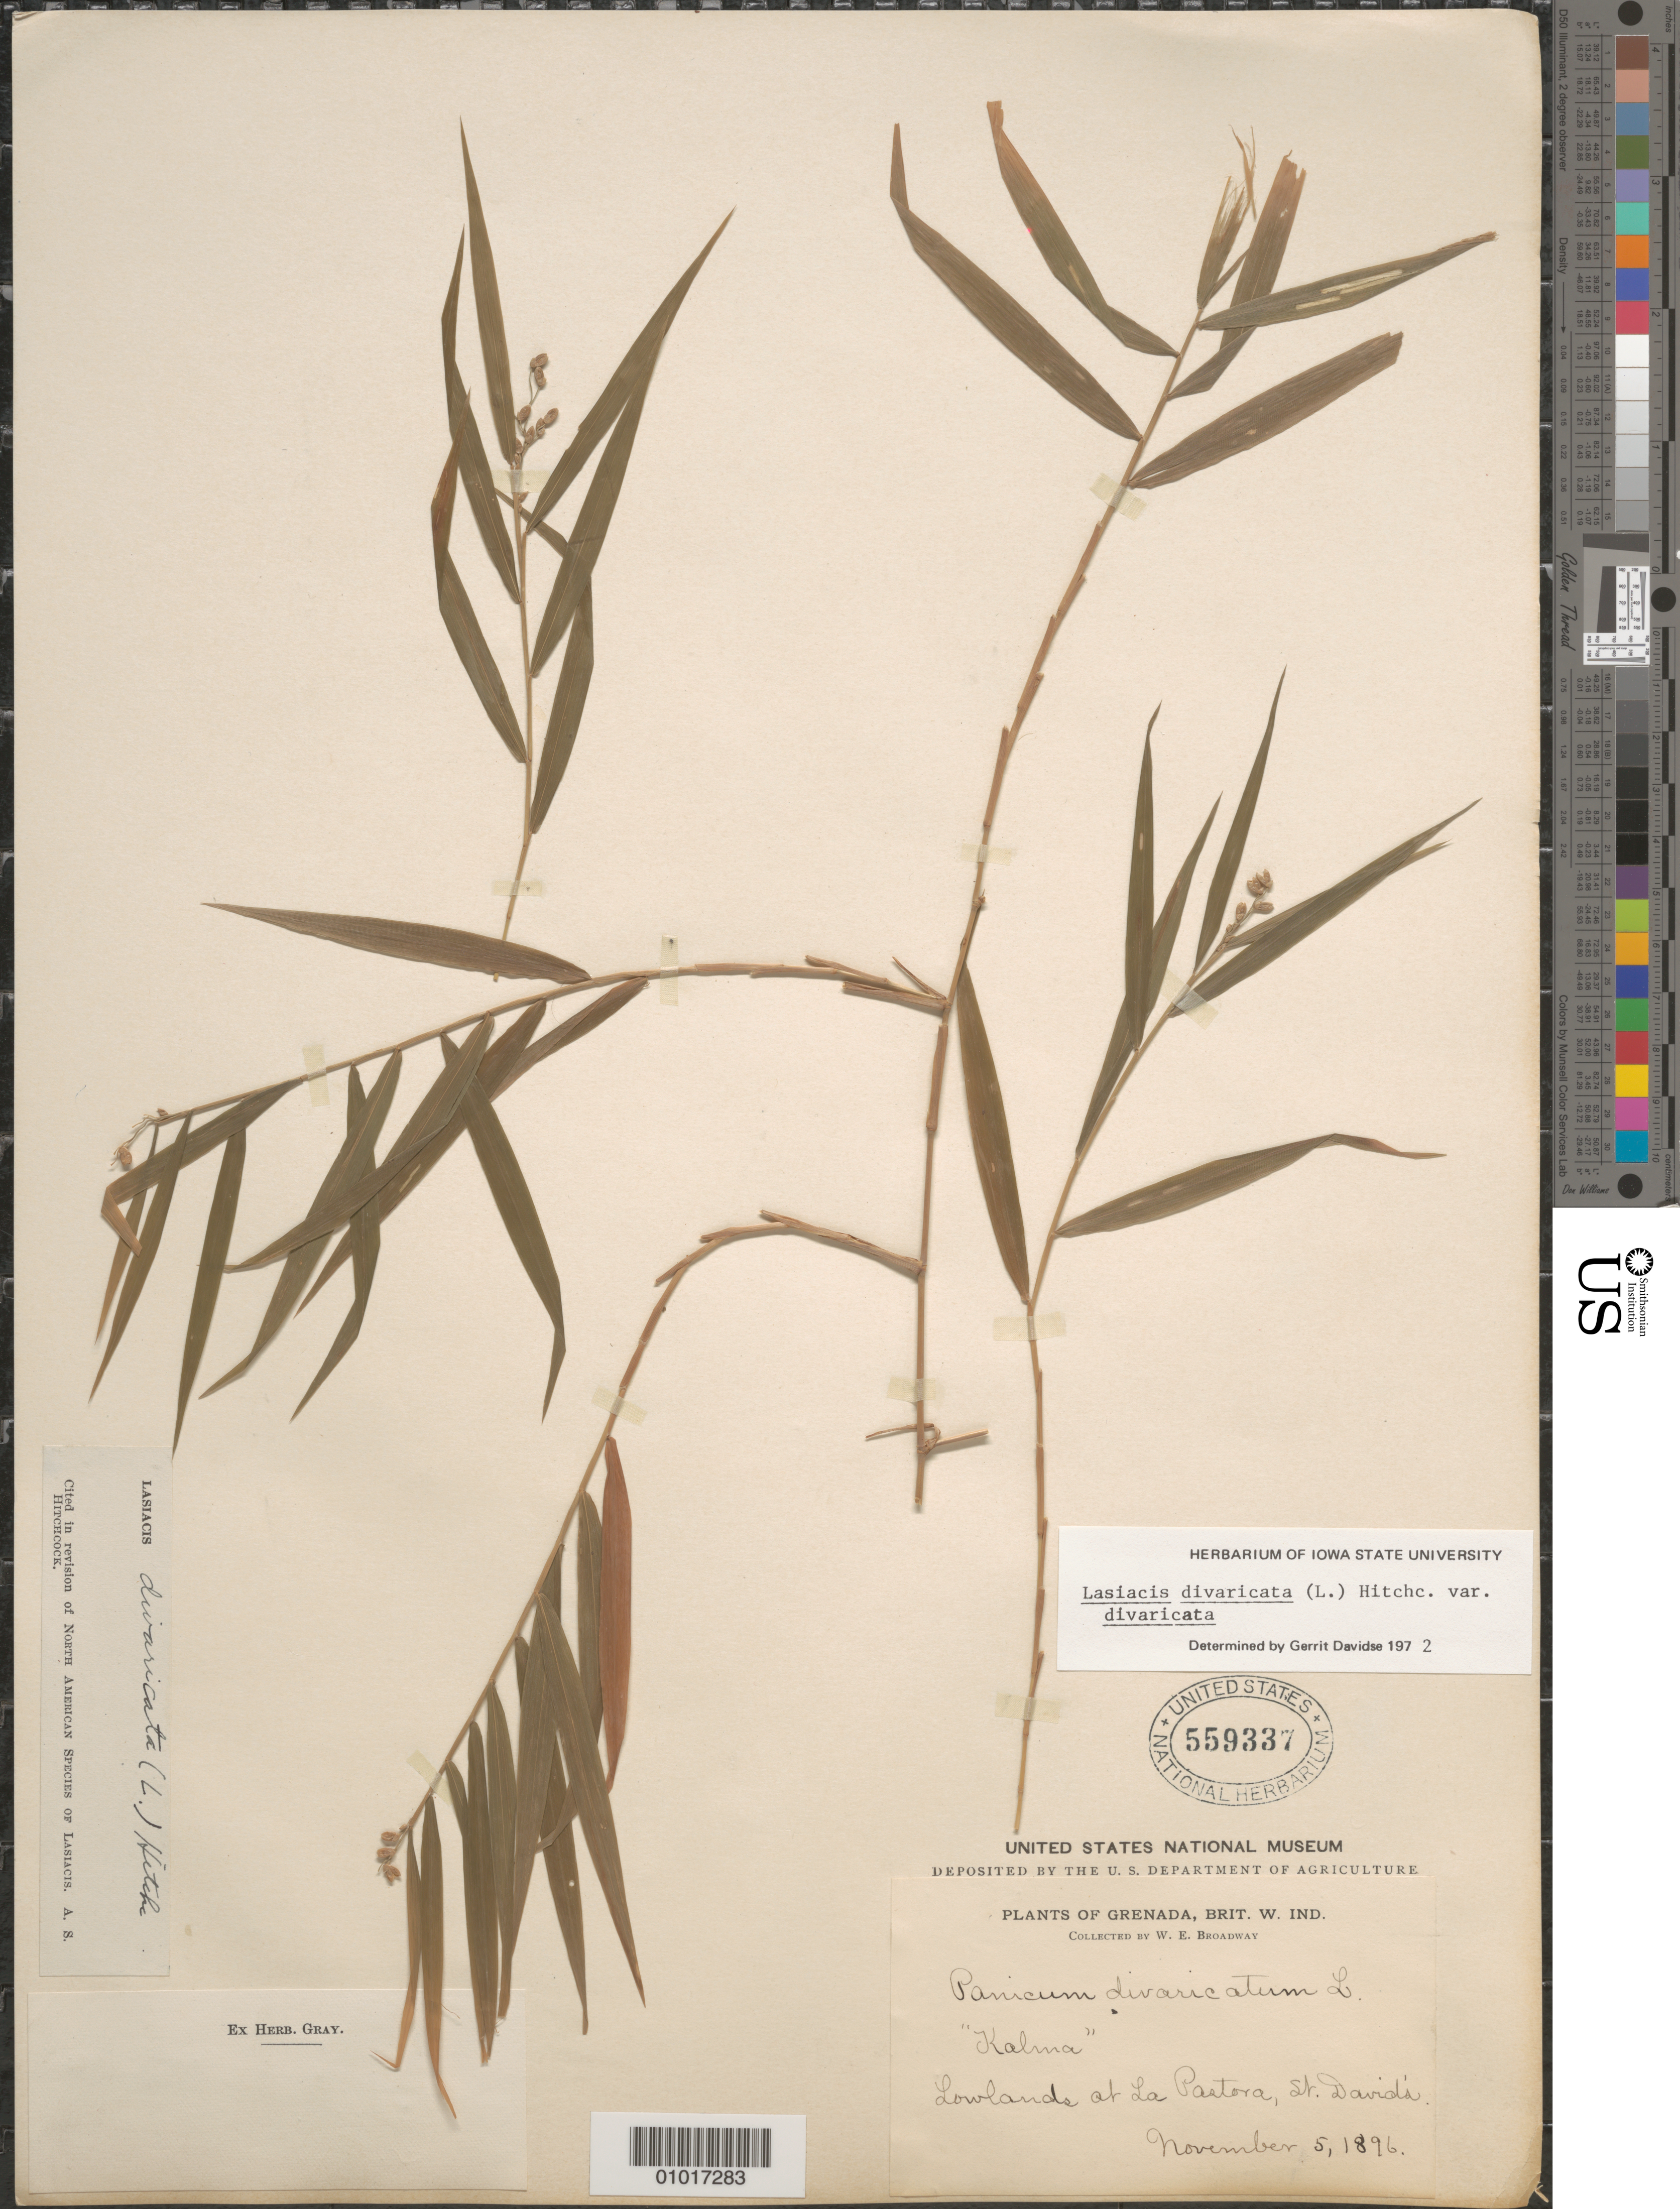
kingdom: Plantae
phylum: Tracheophyta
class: Liliopsida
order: Poales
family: Poaceae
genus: Lasiacis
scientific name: Lasiacis divaricata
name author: (L.) Hitchc.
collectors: W. E. Broadway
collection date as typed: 05 Nov 1896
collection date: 1896-11-05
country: Grenada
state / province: Saint David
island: Grenada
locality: Lowlands at La Pastora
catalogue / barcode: US 559337